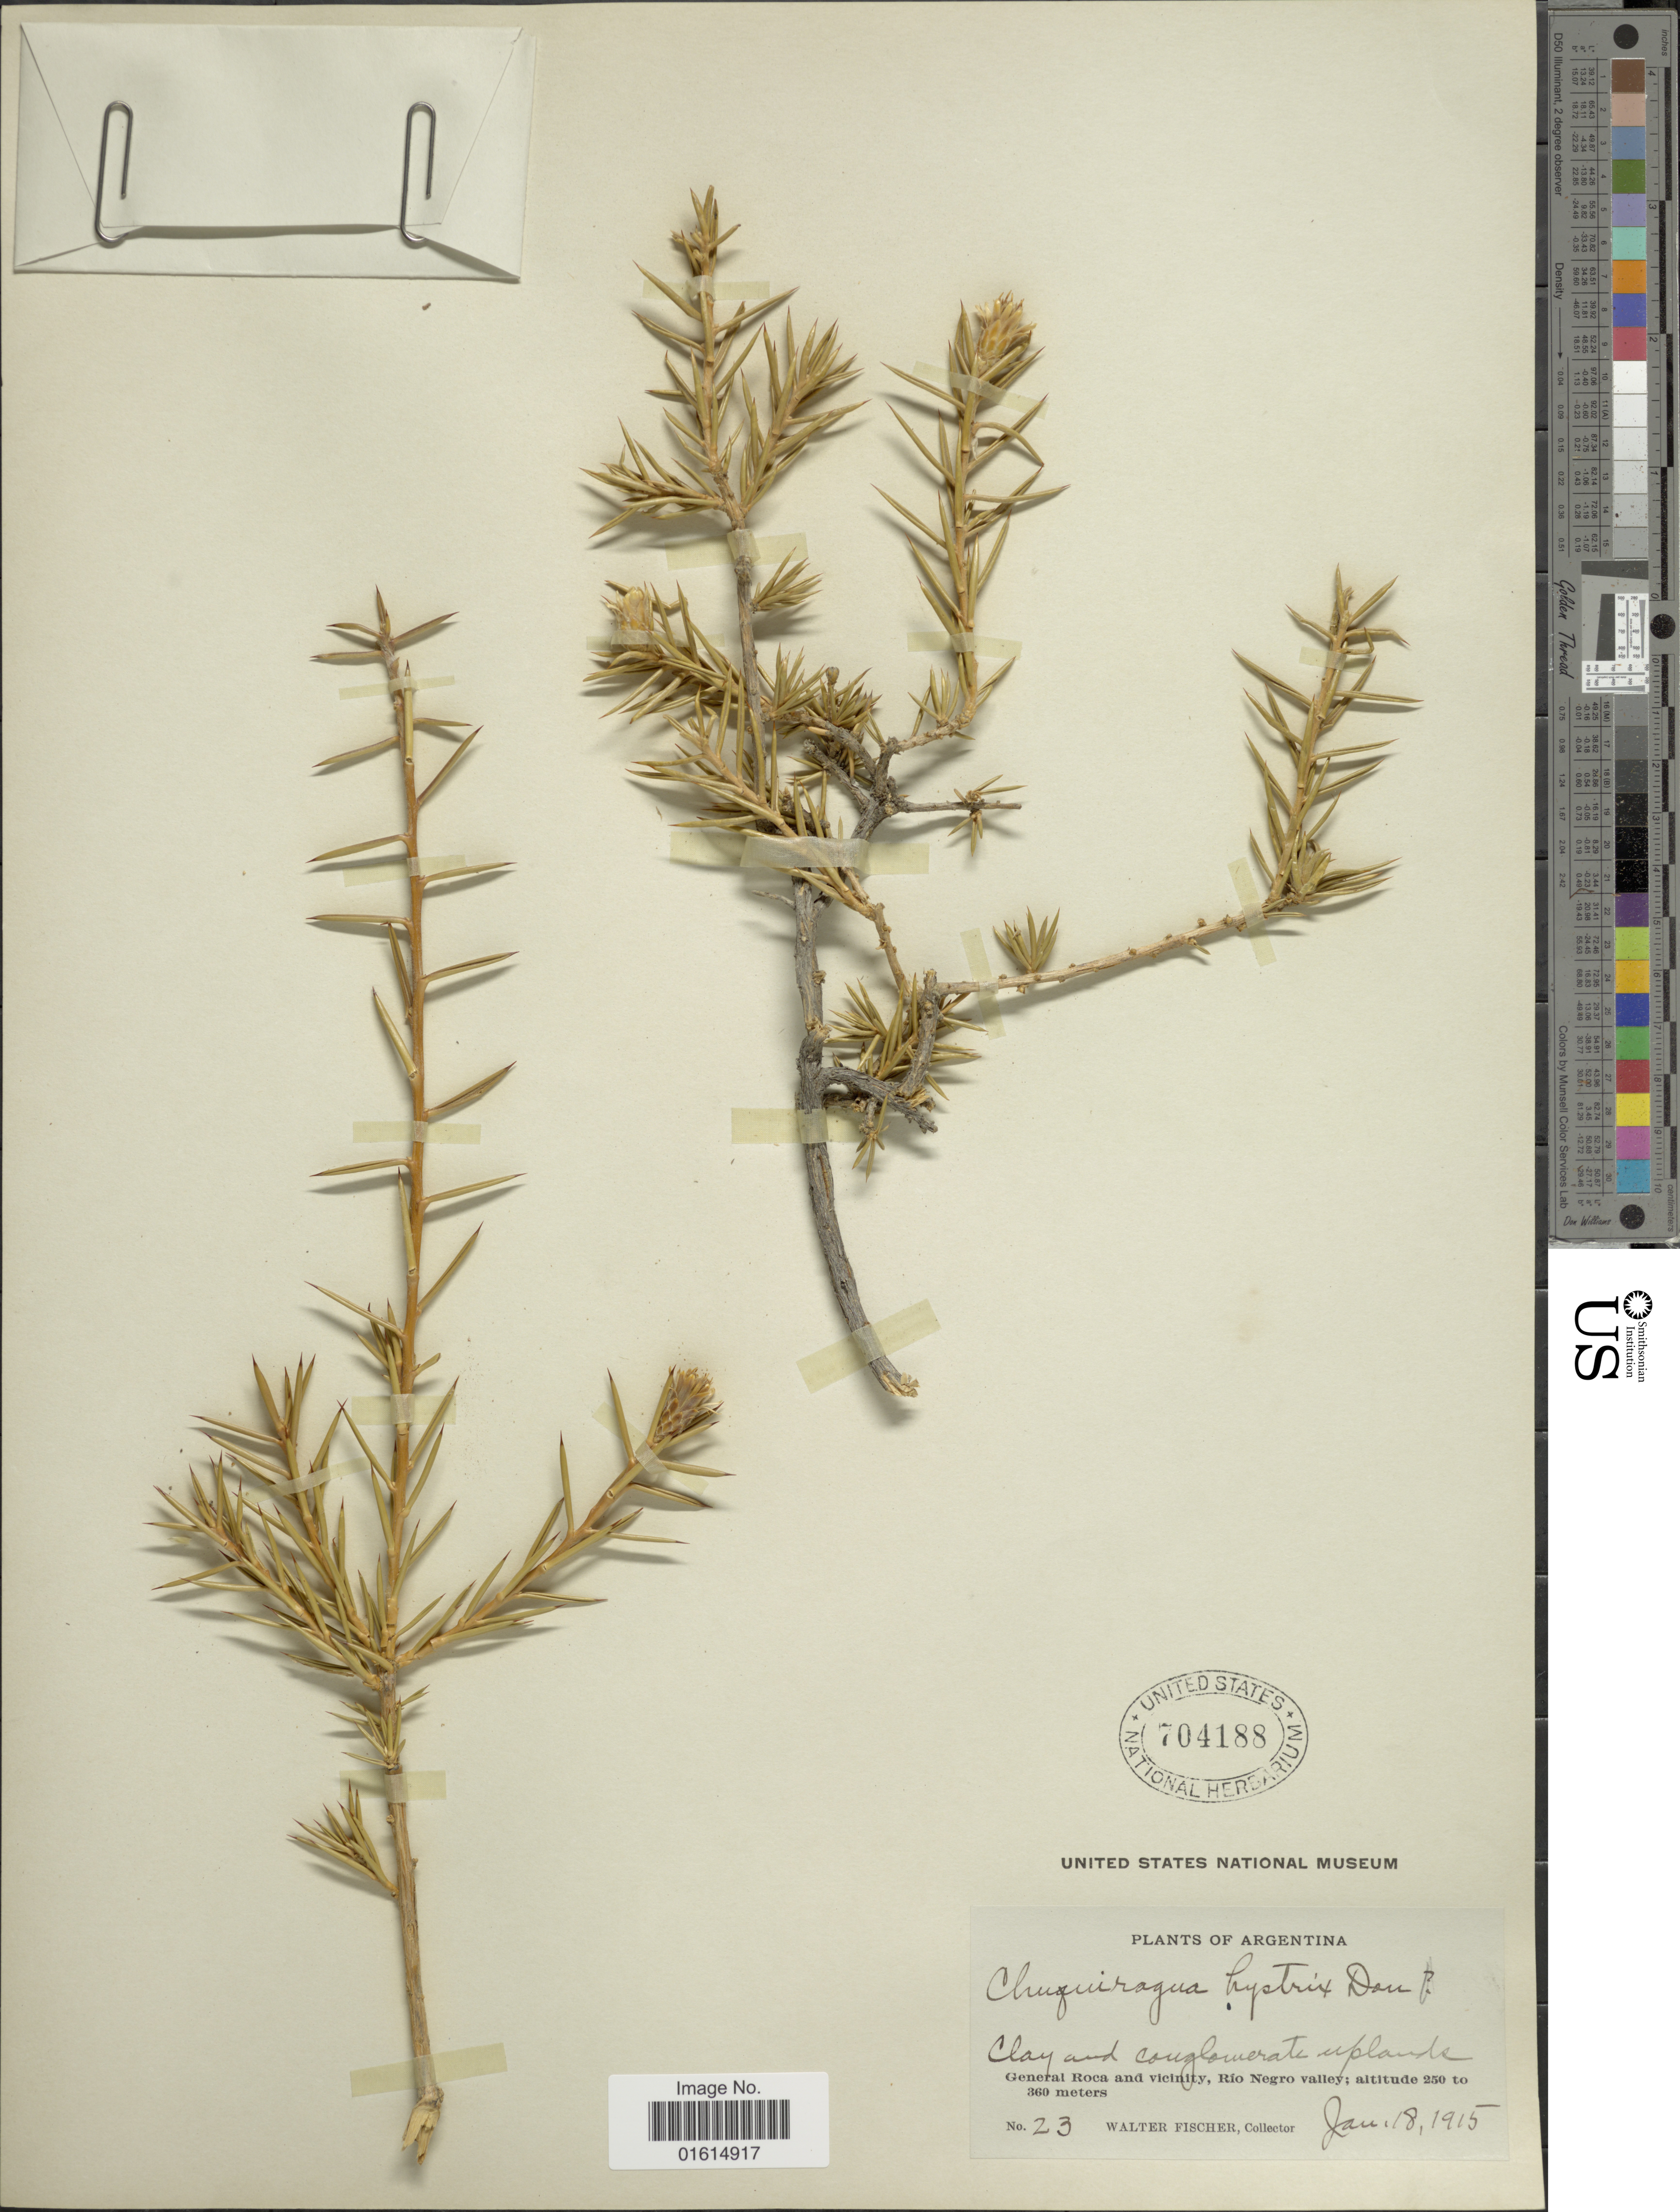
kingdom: Plantae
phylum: Tracheophyta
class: Magnoliopsida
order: Asterales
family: Asteraceae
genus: Chuquiraga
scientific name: Chuquiraga hystrix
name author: D. Don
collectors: W. Fischer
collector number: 23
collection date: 1915-01-18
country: Argentina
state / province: Rio Negro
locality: General Roca and vicinity, Rio Negro Valley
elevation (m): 250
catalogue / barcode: US 704188